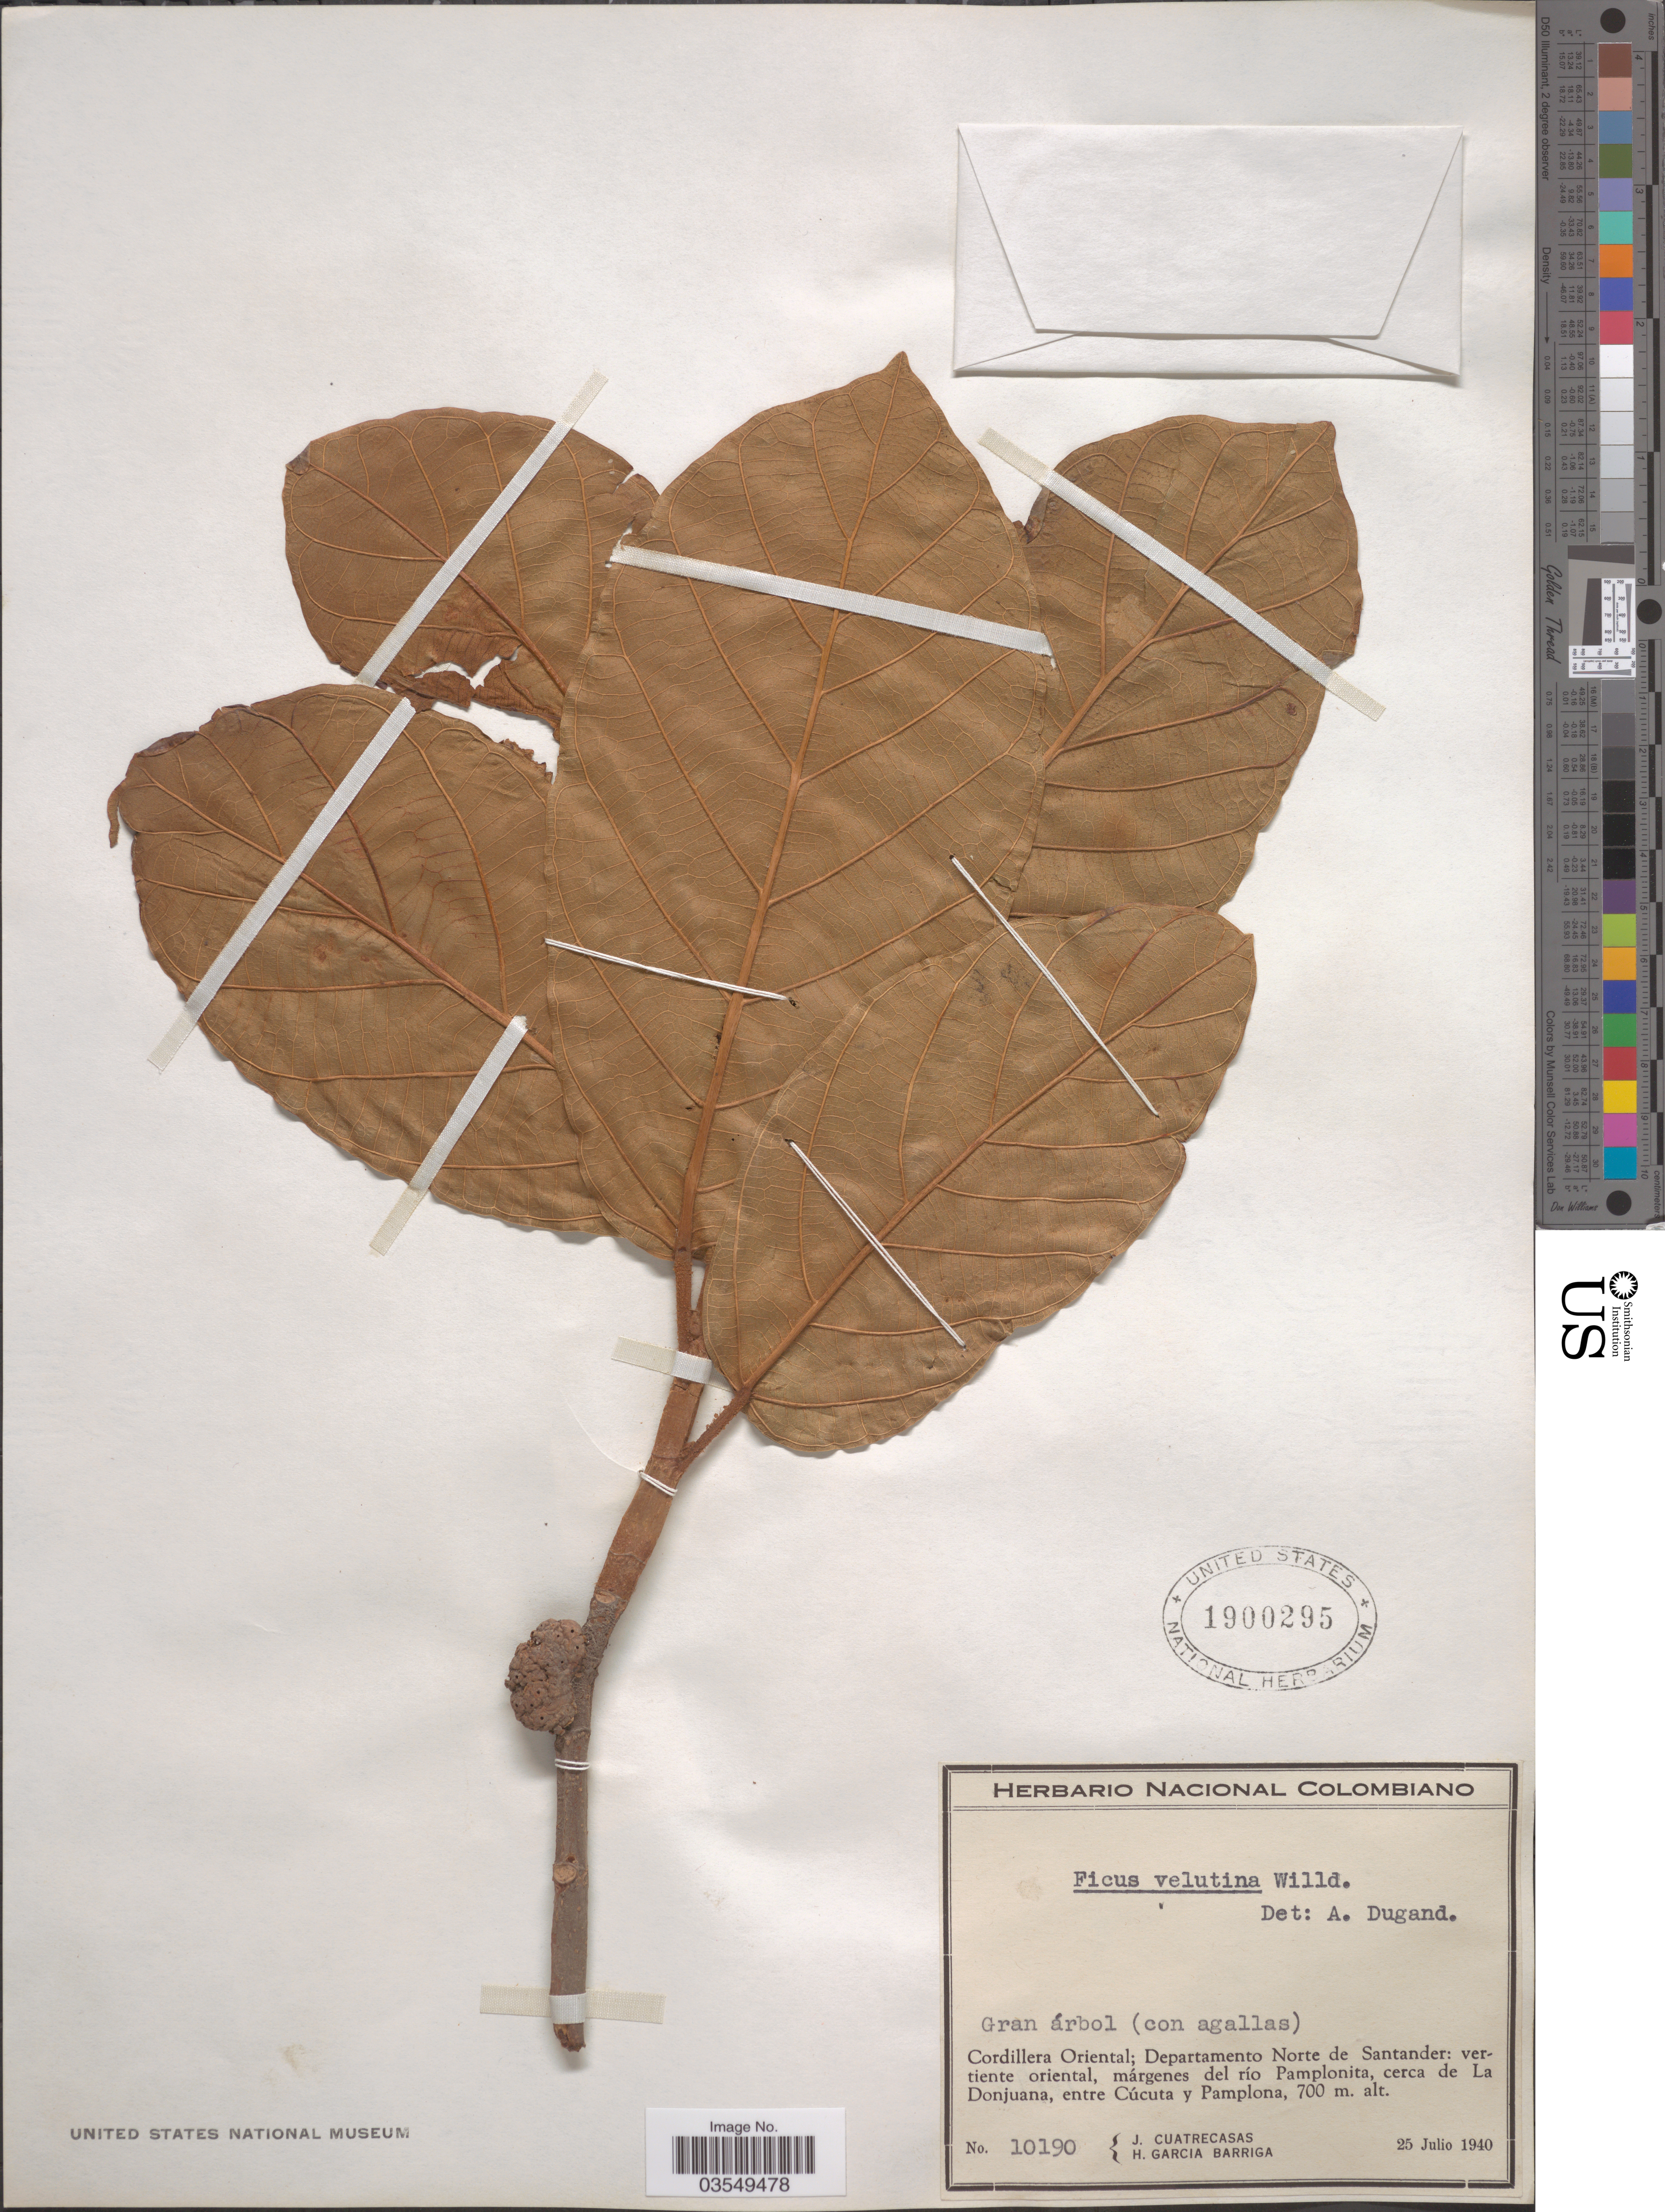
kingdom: Plantae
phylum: Tracheophyta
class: Magnoliopsida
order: Rosales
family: Moraceae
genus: Ficus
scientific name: Ficus velutina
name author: Humb. & Bonpl. ex Willd.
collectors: J. Cuatrecasas & H. García Barriga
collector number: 10190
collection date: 1940-07-25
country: Colombia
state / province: Norte de Santander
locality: Cordillera Oriental; Departamento Norte de Santander: vertiente oriental, márgenes del río Pamplonita, cerca de La Donjuana, entre Cúcuta y Pamplona.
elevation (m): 700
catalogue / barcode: US 1900295